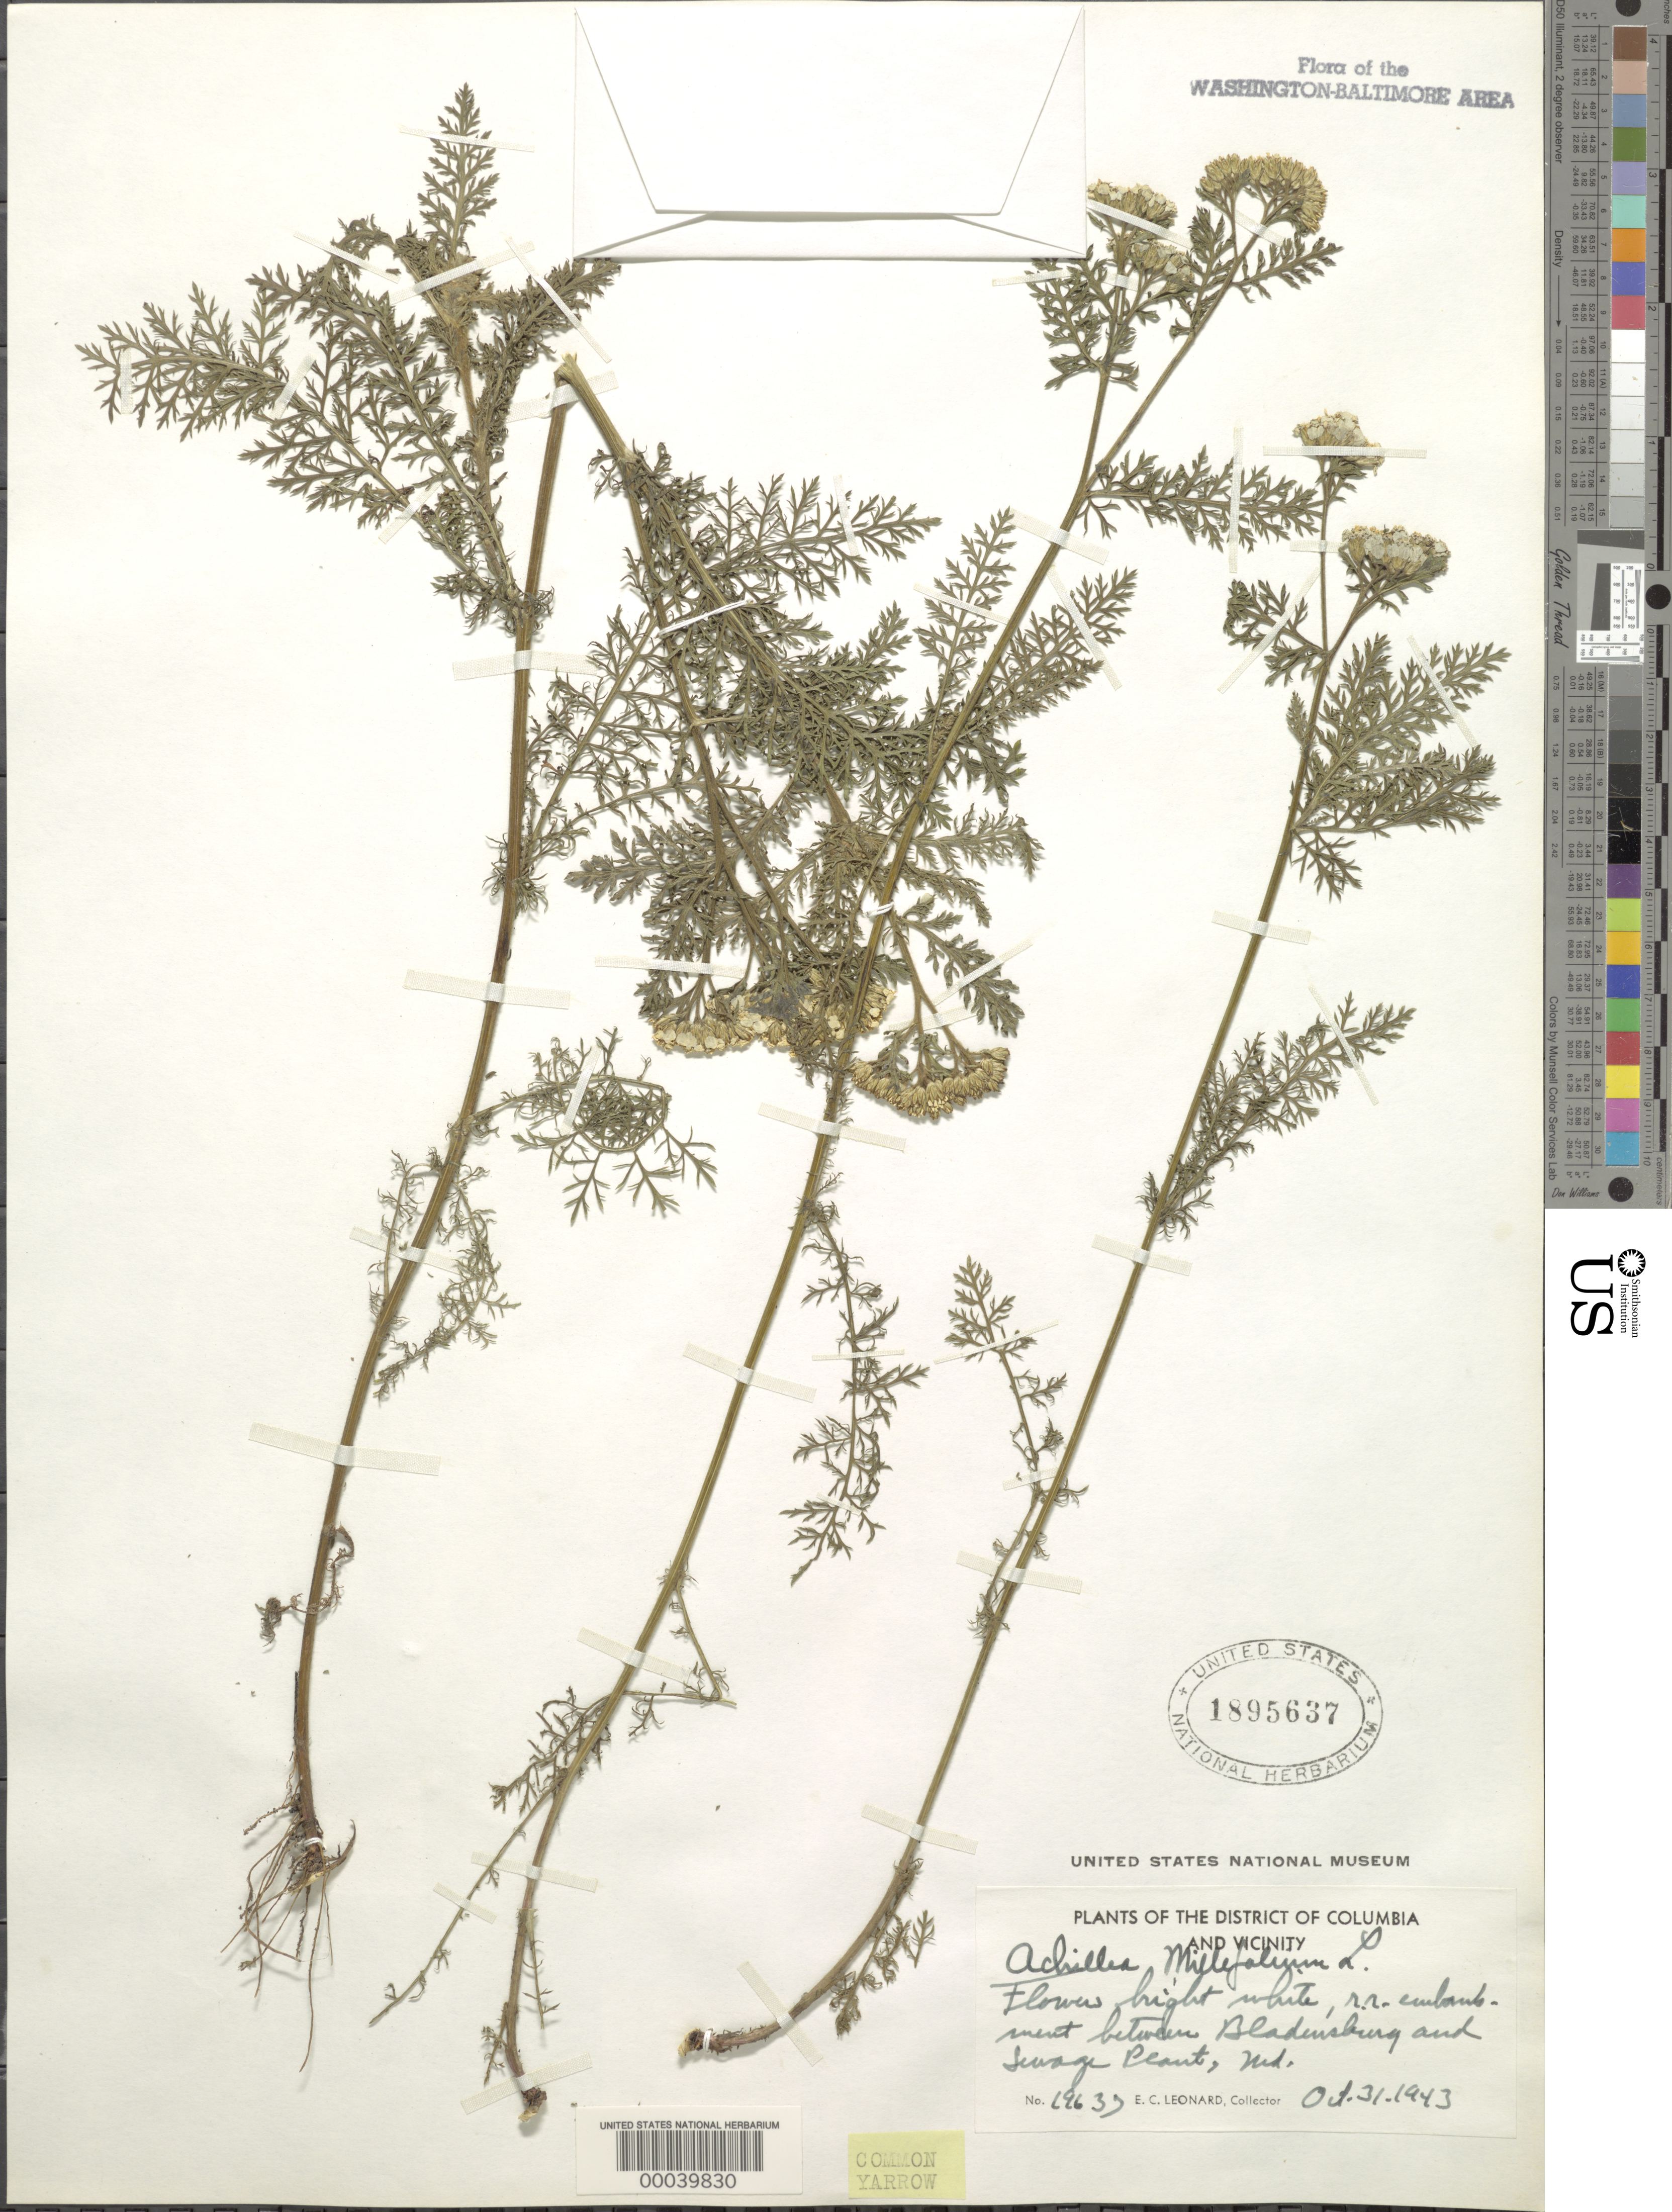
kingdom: Plantae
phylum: Tracheophyta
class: Magnoliopsida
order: Asterales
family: Asteraceae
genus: Achillea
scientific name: Achillea millefolium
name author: L.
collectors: E. C. Leonard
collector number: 19637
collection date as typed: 31 Oct 1943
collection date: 1943-10-31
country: United States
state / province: Maryland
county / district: Prince George's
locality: between Bladensburg and Sewage Plant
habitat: Railroad embankment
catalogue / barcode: US 1895637